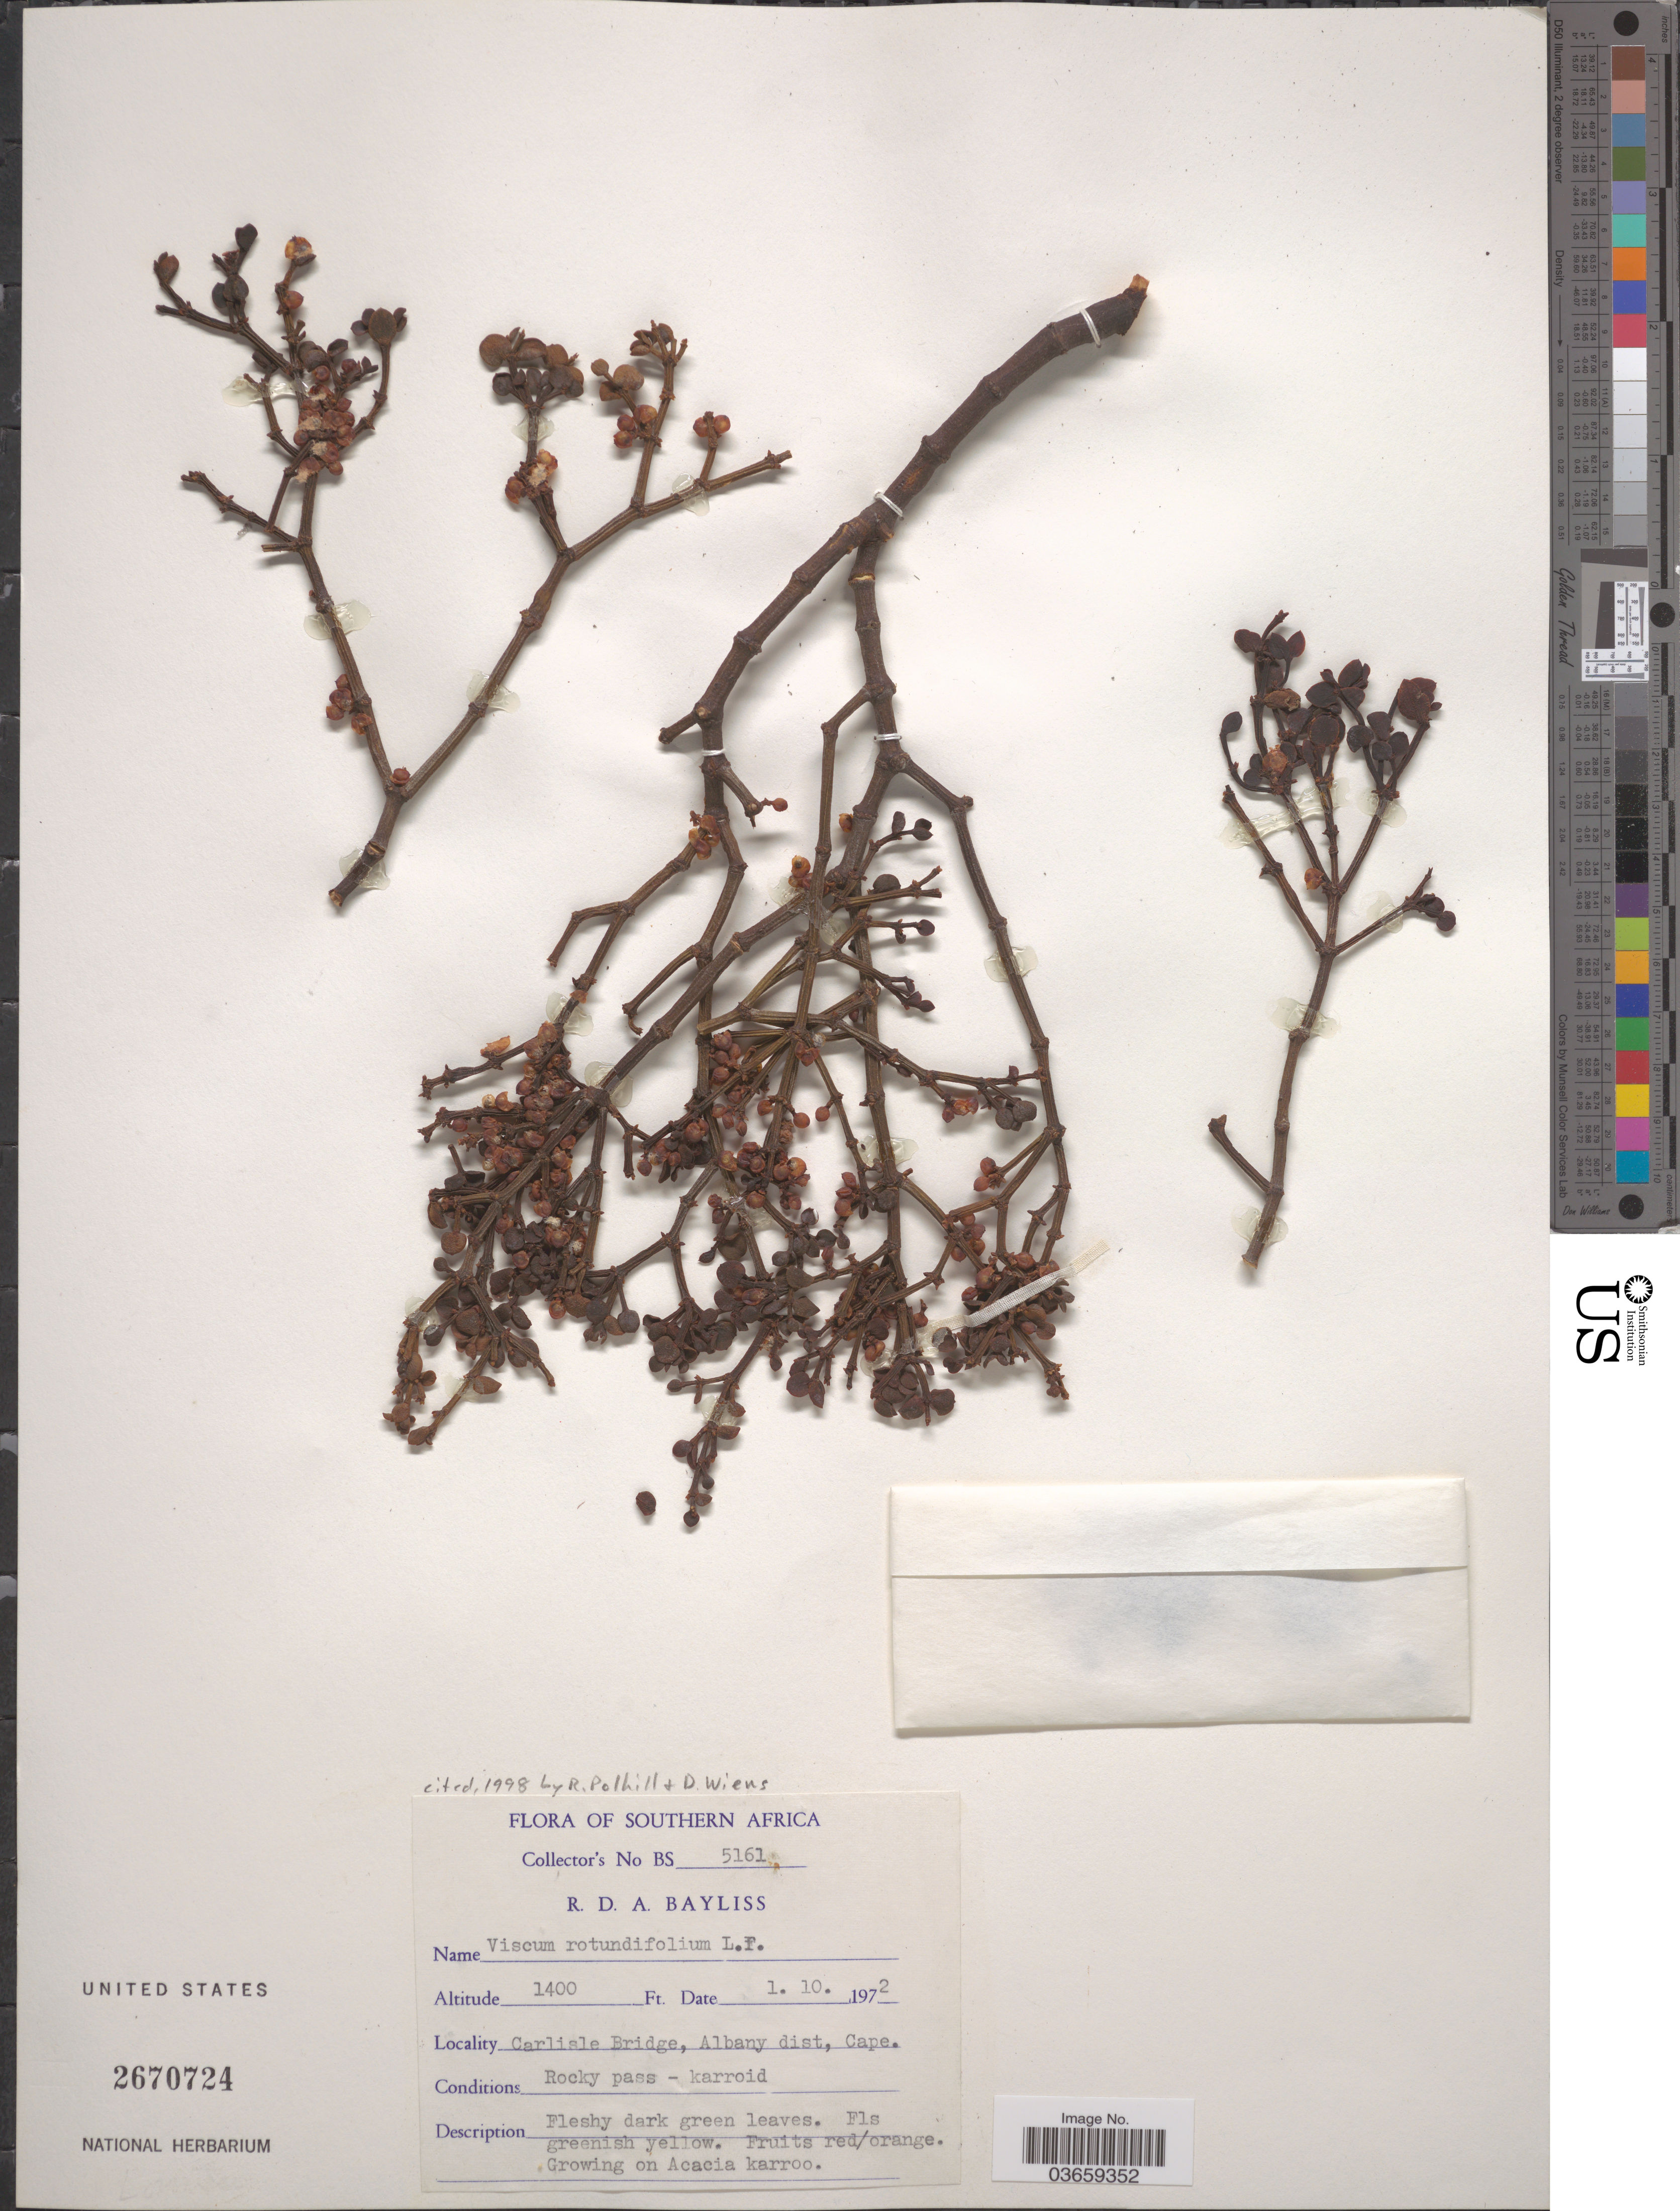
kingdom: Plantae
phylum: Tracheophyta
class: Magnoliopsida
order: Santalales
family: Viscaceae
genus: Viscum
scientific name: Viscum rotundifolium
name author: L. f.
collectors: R. Bayliss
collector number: BS 5161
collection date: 1972-10-01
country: South Africa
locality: Southern Africa. Carlisle Bridge, Albany dist, Cape.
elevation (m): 427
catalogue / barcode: US 2670724